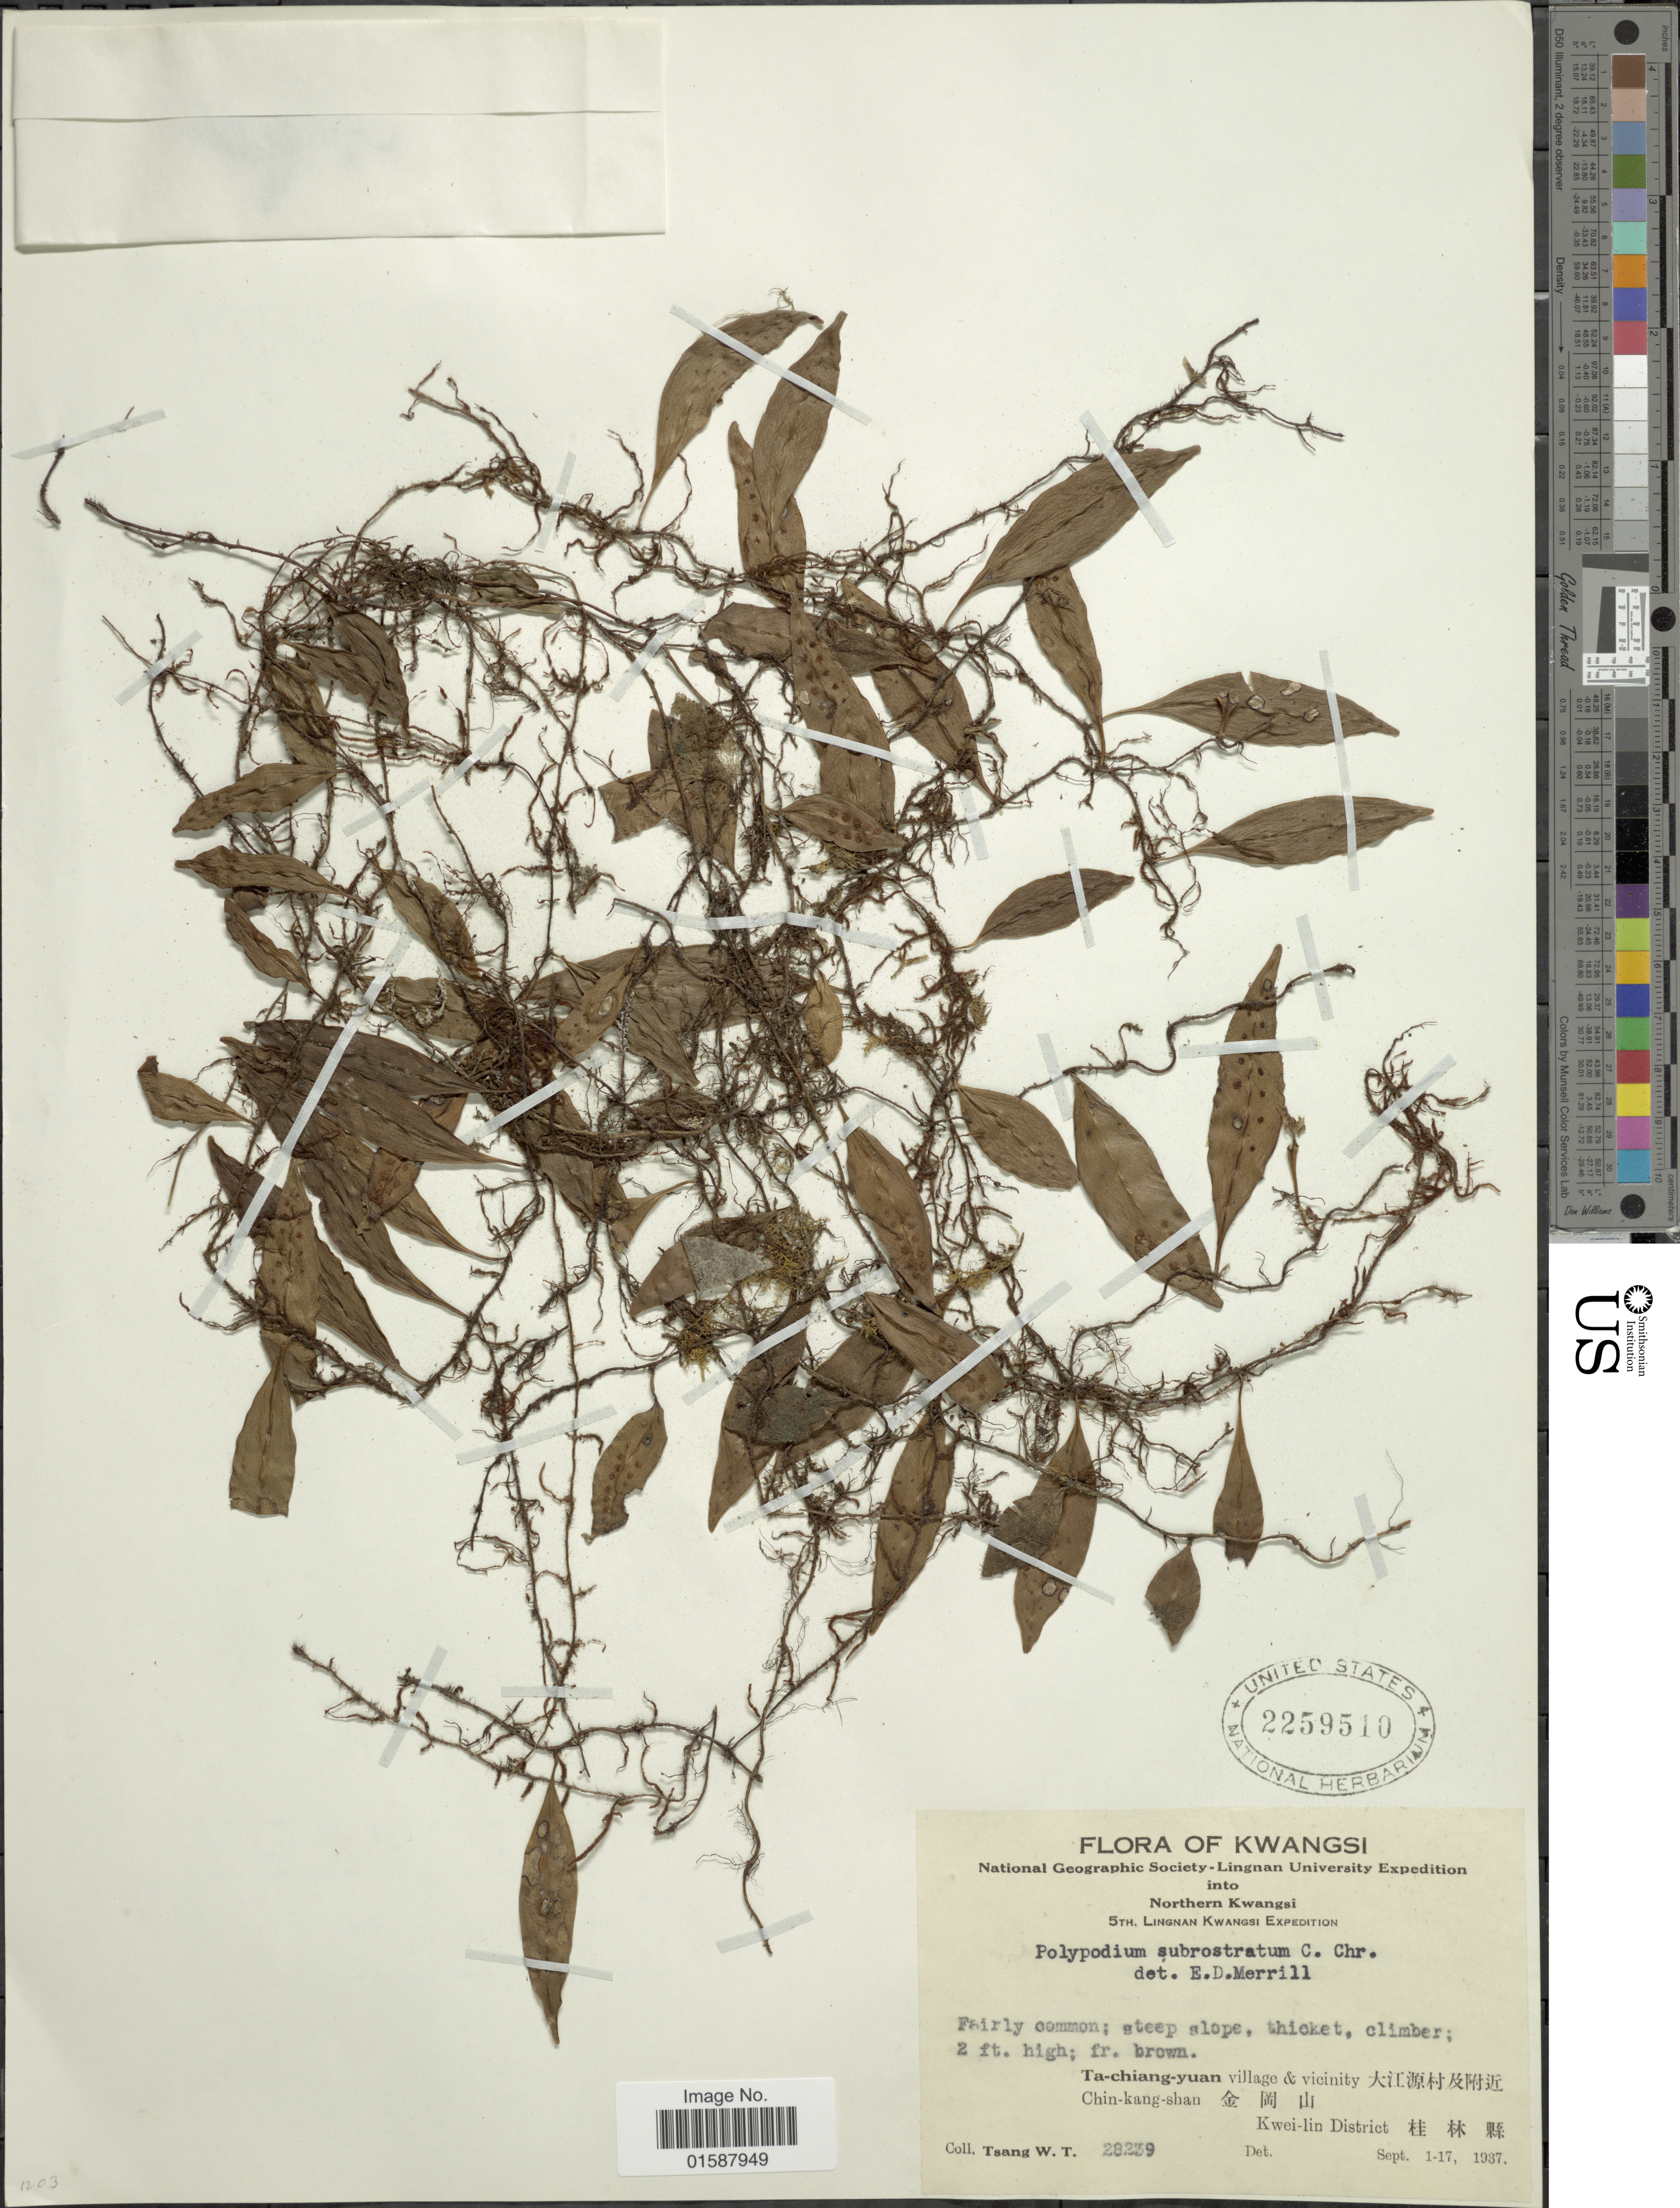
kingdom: Plantae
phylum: Tracheophyta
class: Polypodiopsida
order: Polypodiales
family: Polypodiaceae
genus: Lepisorus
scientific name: Lepisorus subrostratus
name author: (C. Chr.) C. Chr. & Tardieu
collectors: W. T. Tsang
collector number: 28239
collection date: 1937-09-01/1937-09-17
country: China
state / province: Guangxi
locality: Northern Kwangsi. Ta-chiang-yuan village & vicinity. Chin-kang-shan. Kwei-lin District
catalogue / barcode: US 2259510